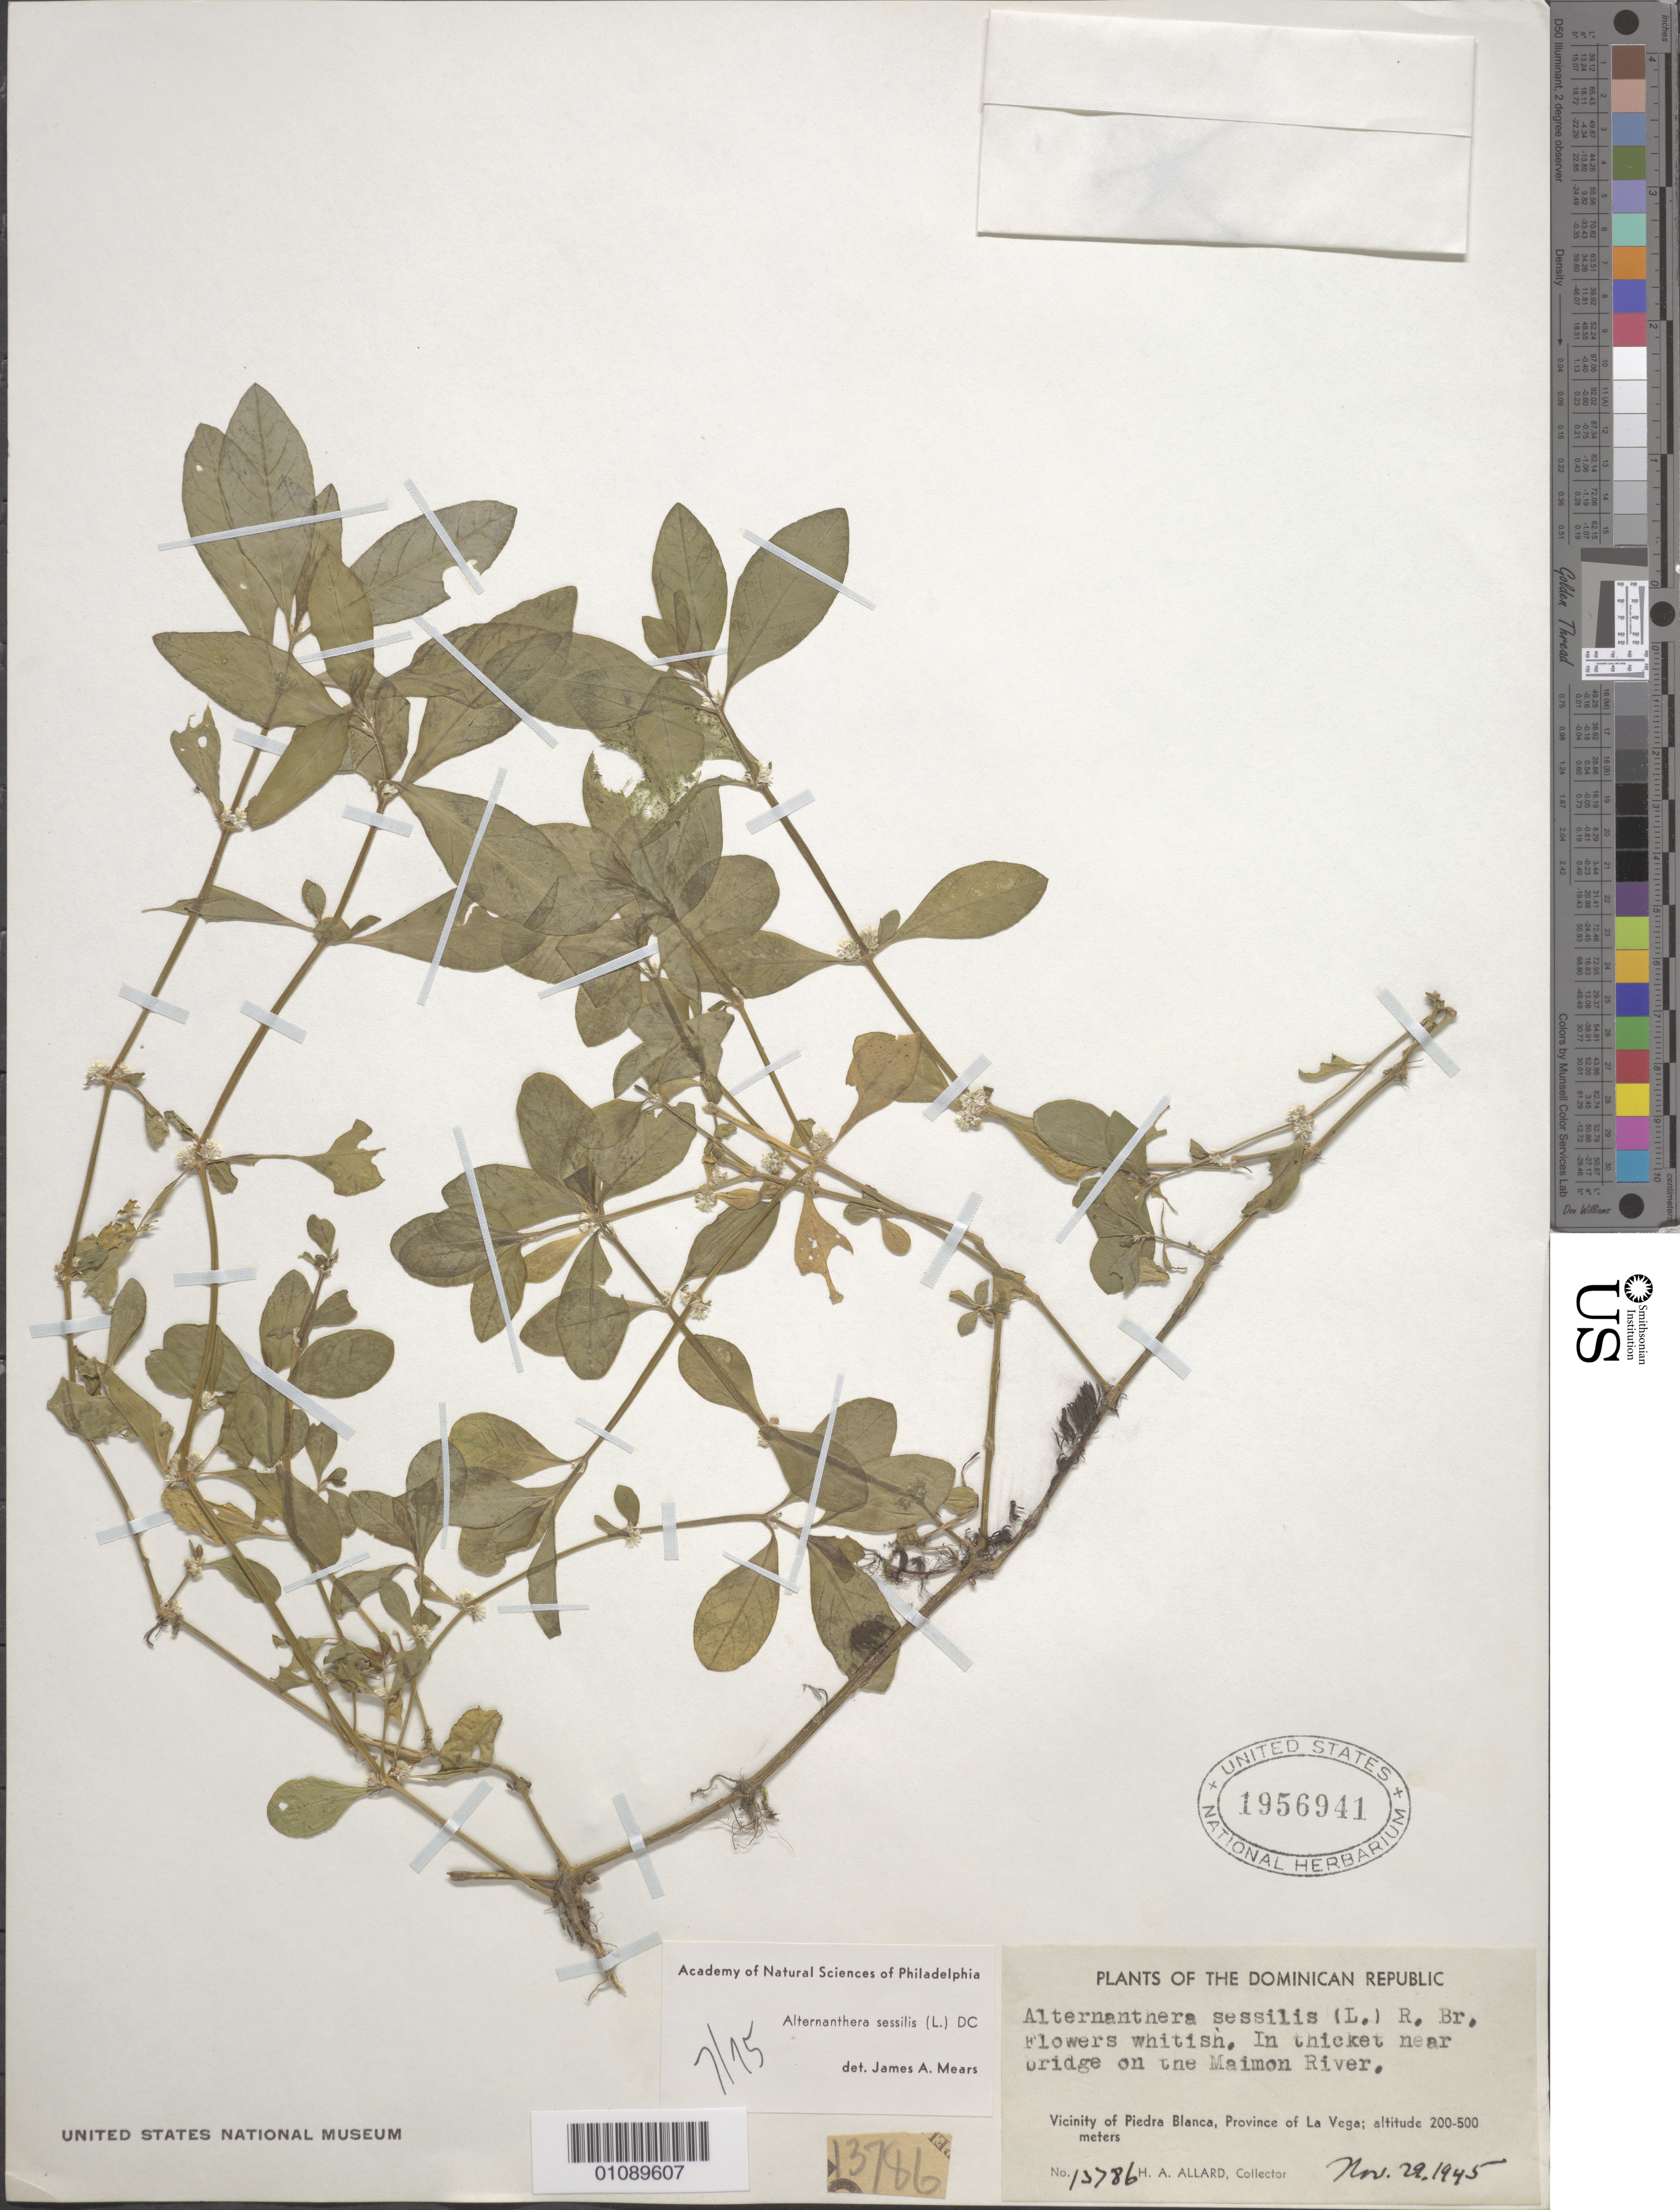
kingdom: Plantae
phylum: Tracheophyta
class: Magnoliopsida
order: Caryophyllales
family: Amaranthaceae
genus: Alternanthera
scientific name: Alternanthera sessilis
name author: (L.) DC.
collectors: H. A. Allard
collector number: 13786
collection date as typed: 28 Nov 1945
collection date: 1945-11-28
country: Dominican Republic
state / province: La Vega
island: Hispaniola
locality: Vicinity of Piedra Blanca. Near bridge on the Maimon River.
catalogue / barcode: US 1956941